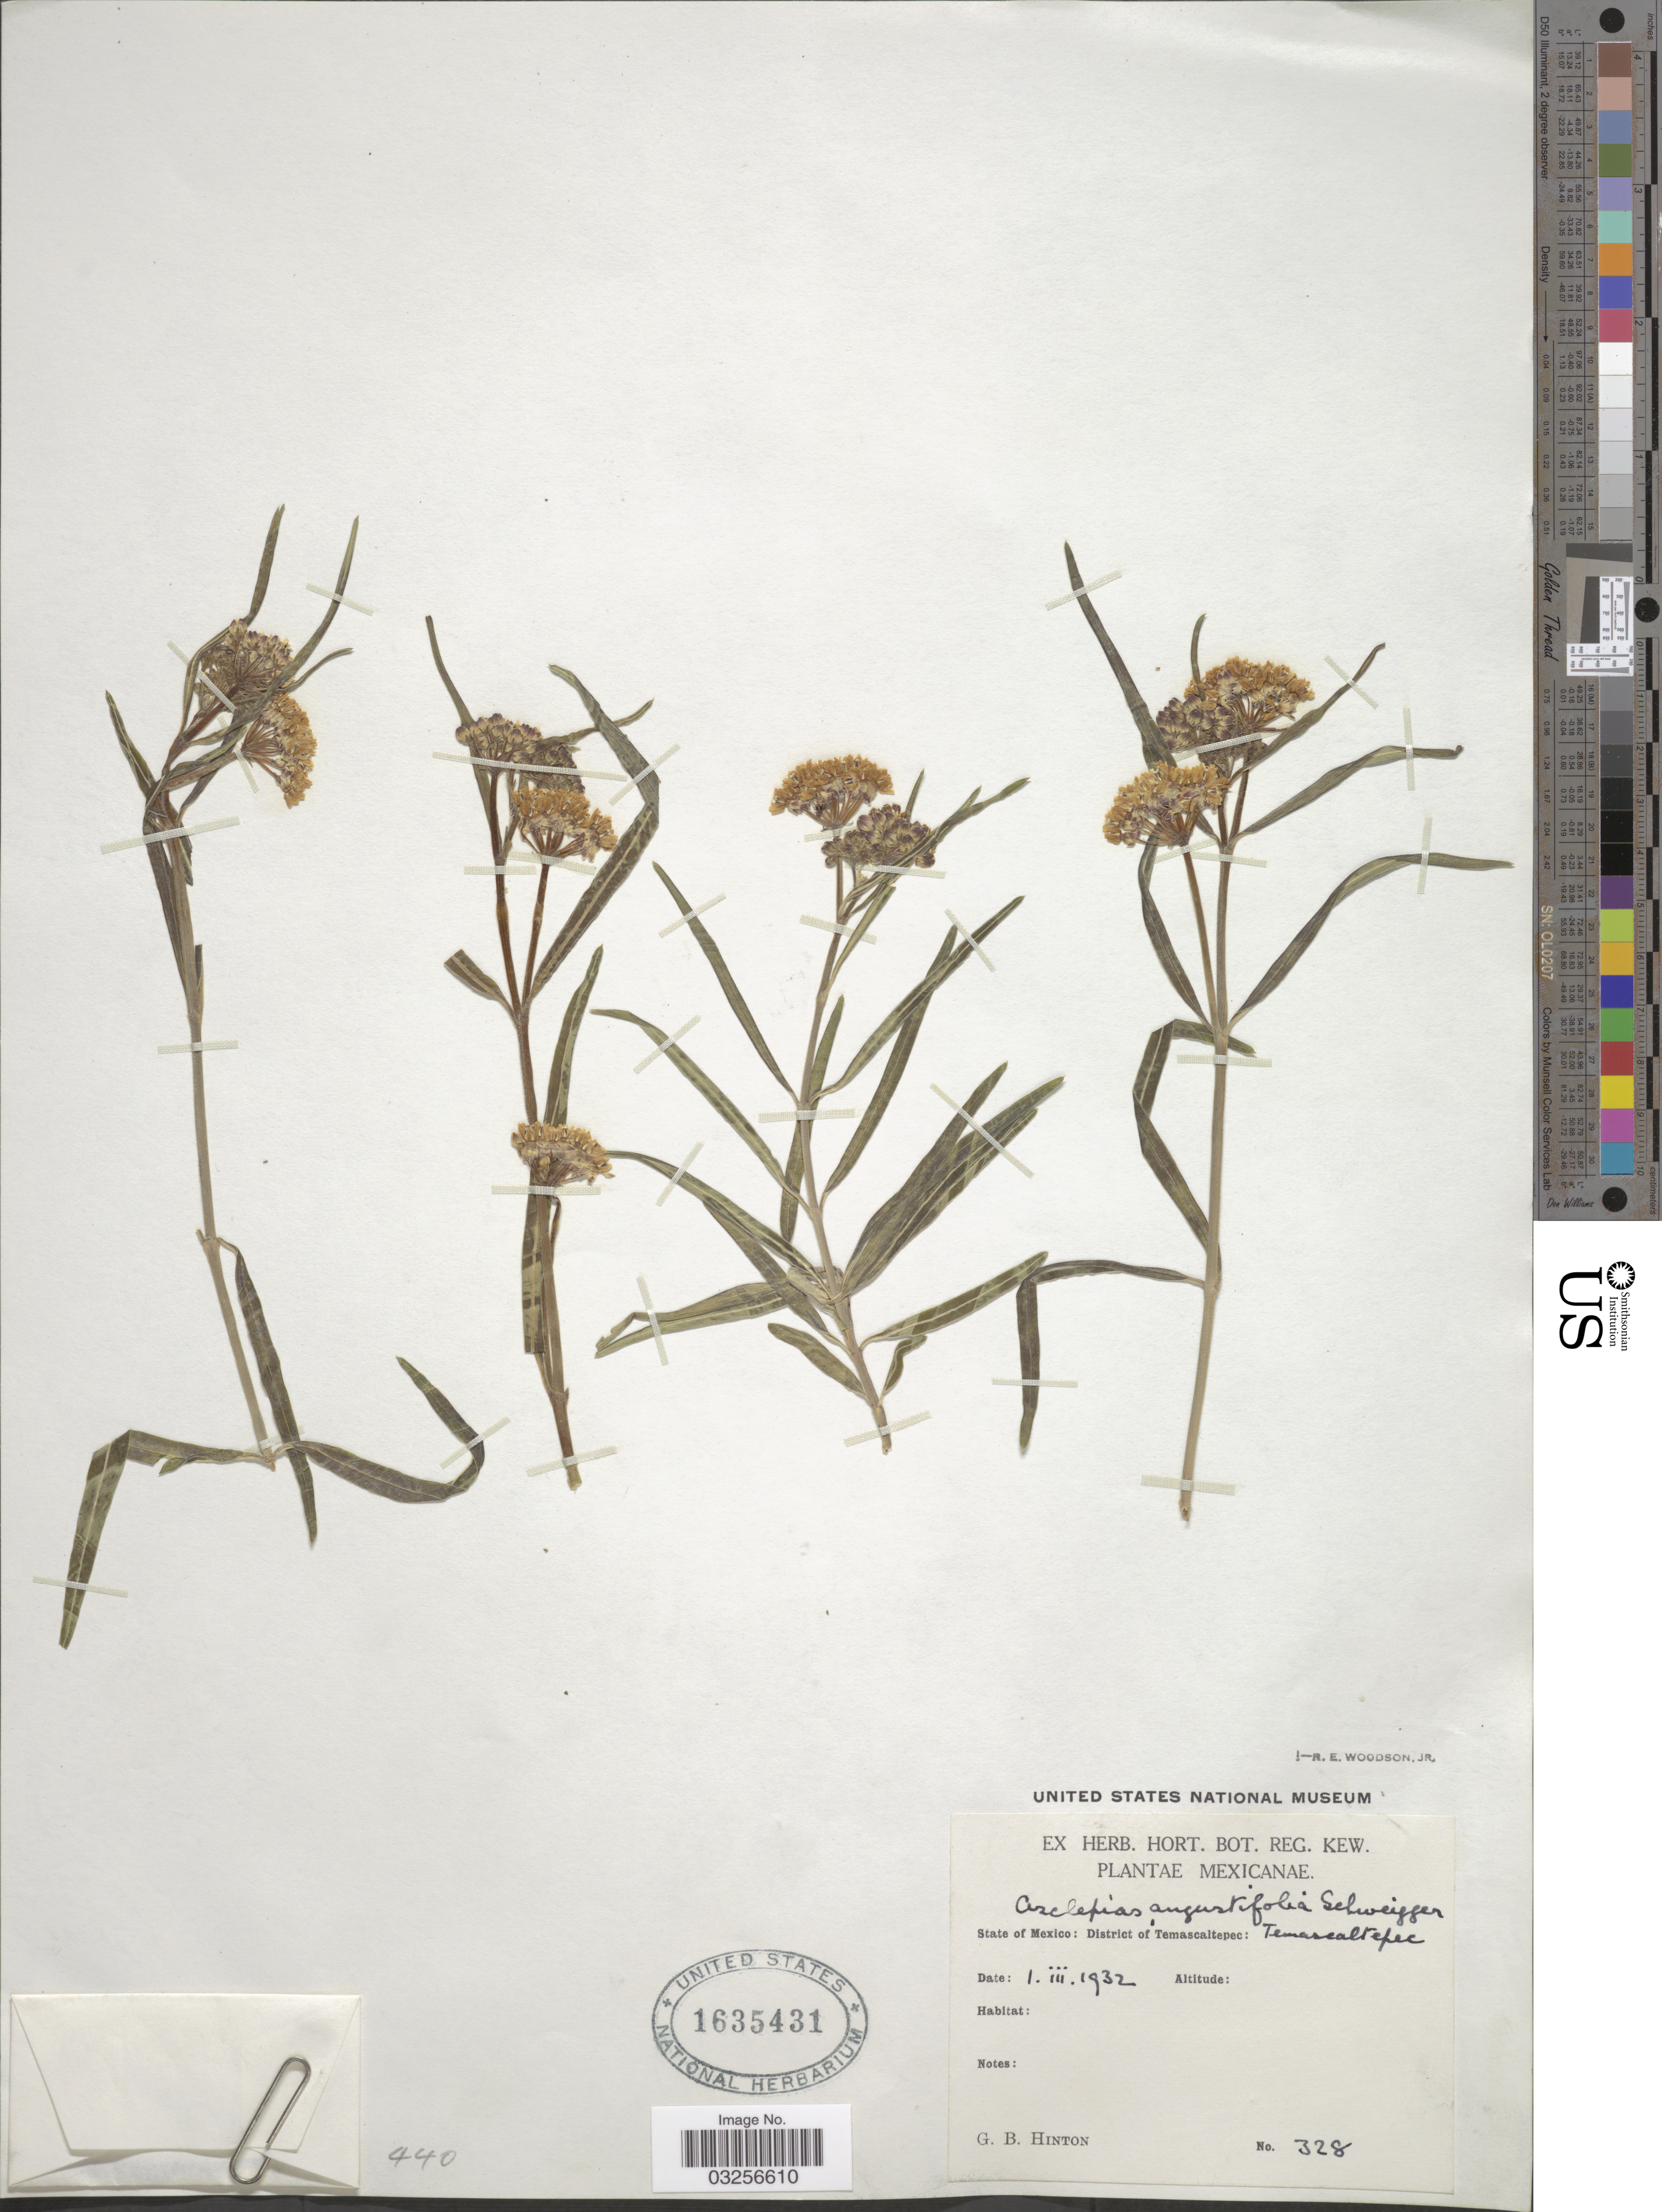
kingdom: Plantae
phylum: Tracheophyta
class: Magnoliopsida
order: Gentianales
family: Apocynaceae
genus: Asclepias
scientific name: Asclepias angustifolia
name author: Schweigg.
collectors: G. B. Hinton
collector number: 328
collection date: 1932-03-01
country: Mexico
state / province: México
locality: District of Temascaltepec: Temascaltepec.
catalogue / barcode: US 1635431